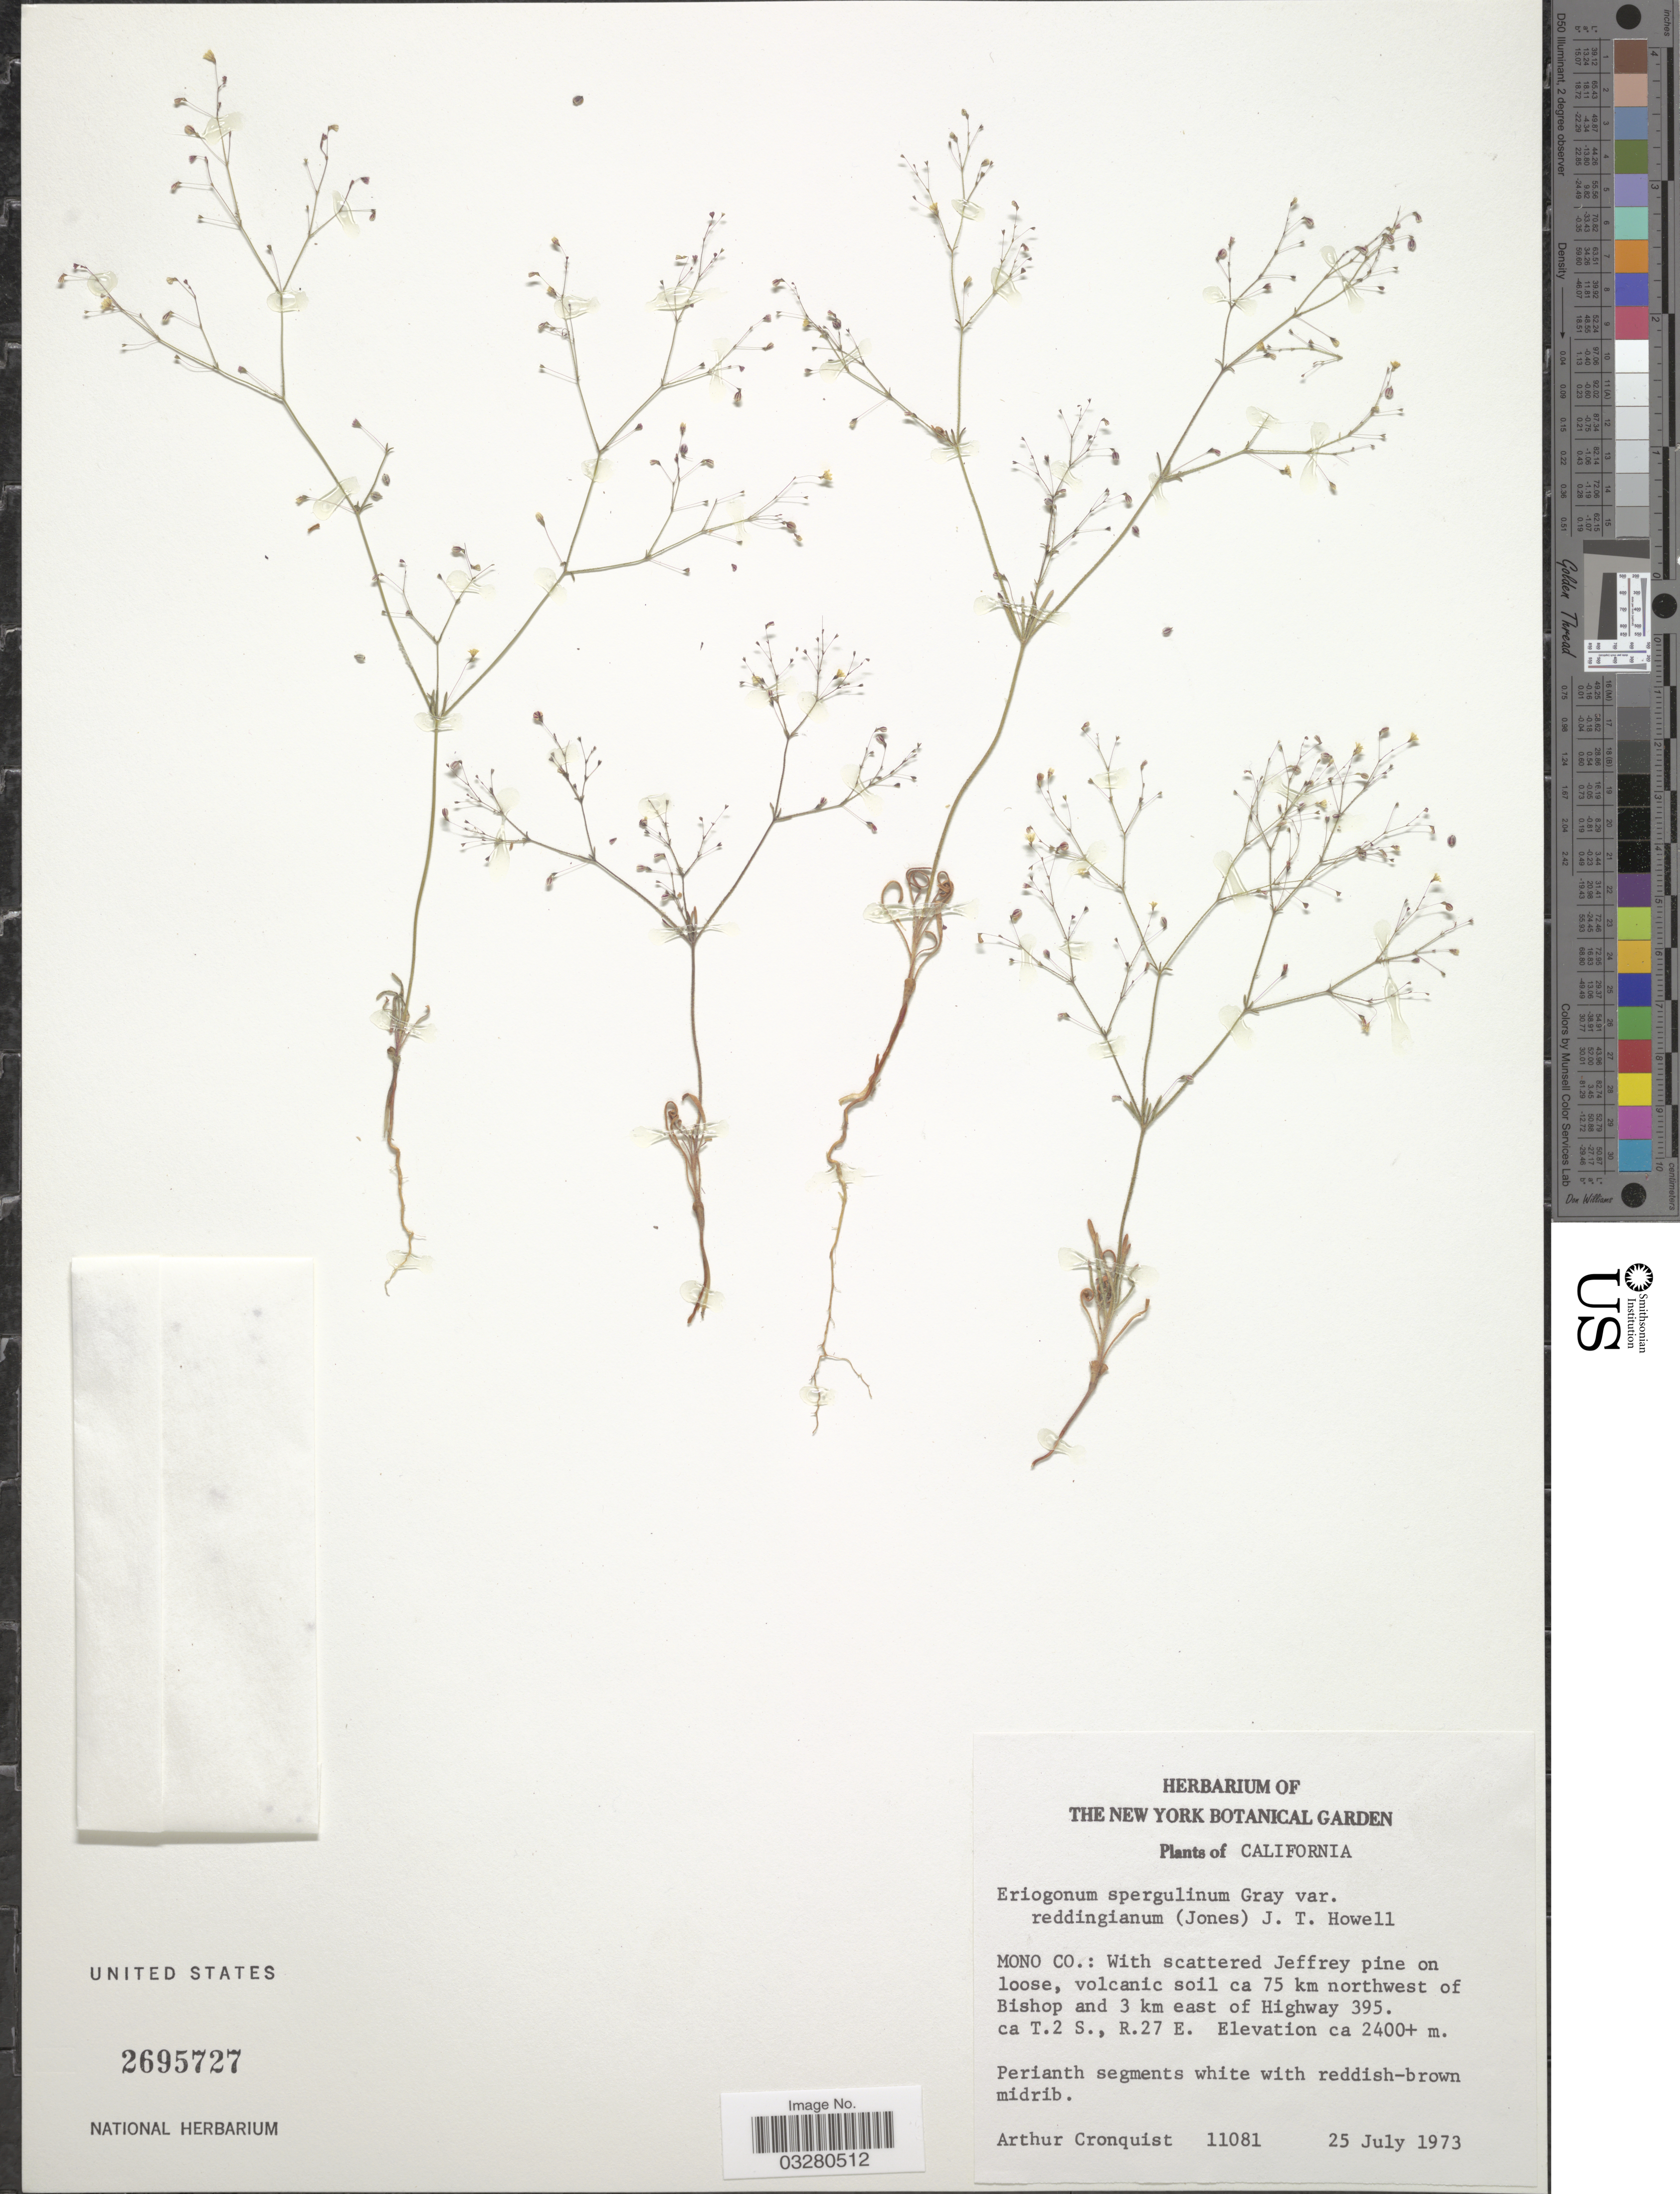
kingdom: Plantae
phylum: Tracheophyta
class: Magnoliopsida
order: Caryophyllales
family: Polygonaceae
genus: Eriogonum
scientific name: Eriogonum spergulinum var. reddingianum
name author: (M.E. Jones) J.T. Howell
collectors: A. J. Cronquist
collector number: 11081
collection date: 1973-07-25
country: United States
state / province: California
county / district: Mono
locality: Mono Co.: With scattered Jeffrey pine on loose, volcanic soil ca 75 km northwest of Bishop and 3 km east of Highway 395. ca T.2 S., R. 27 E.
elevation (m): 2400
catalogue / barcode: US 2695727